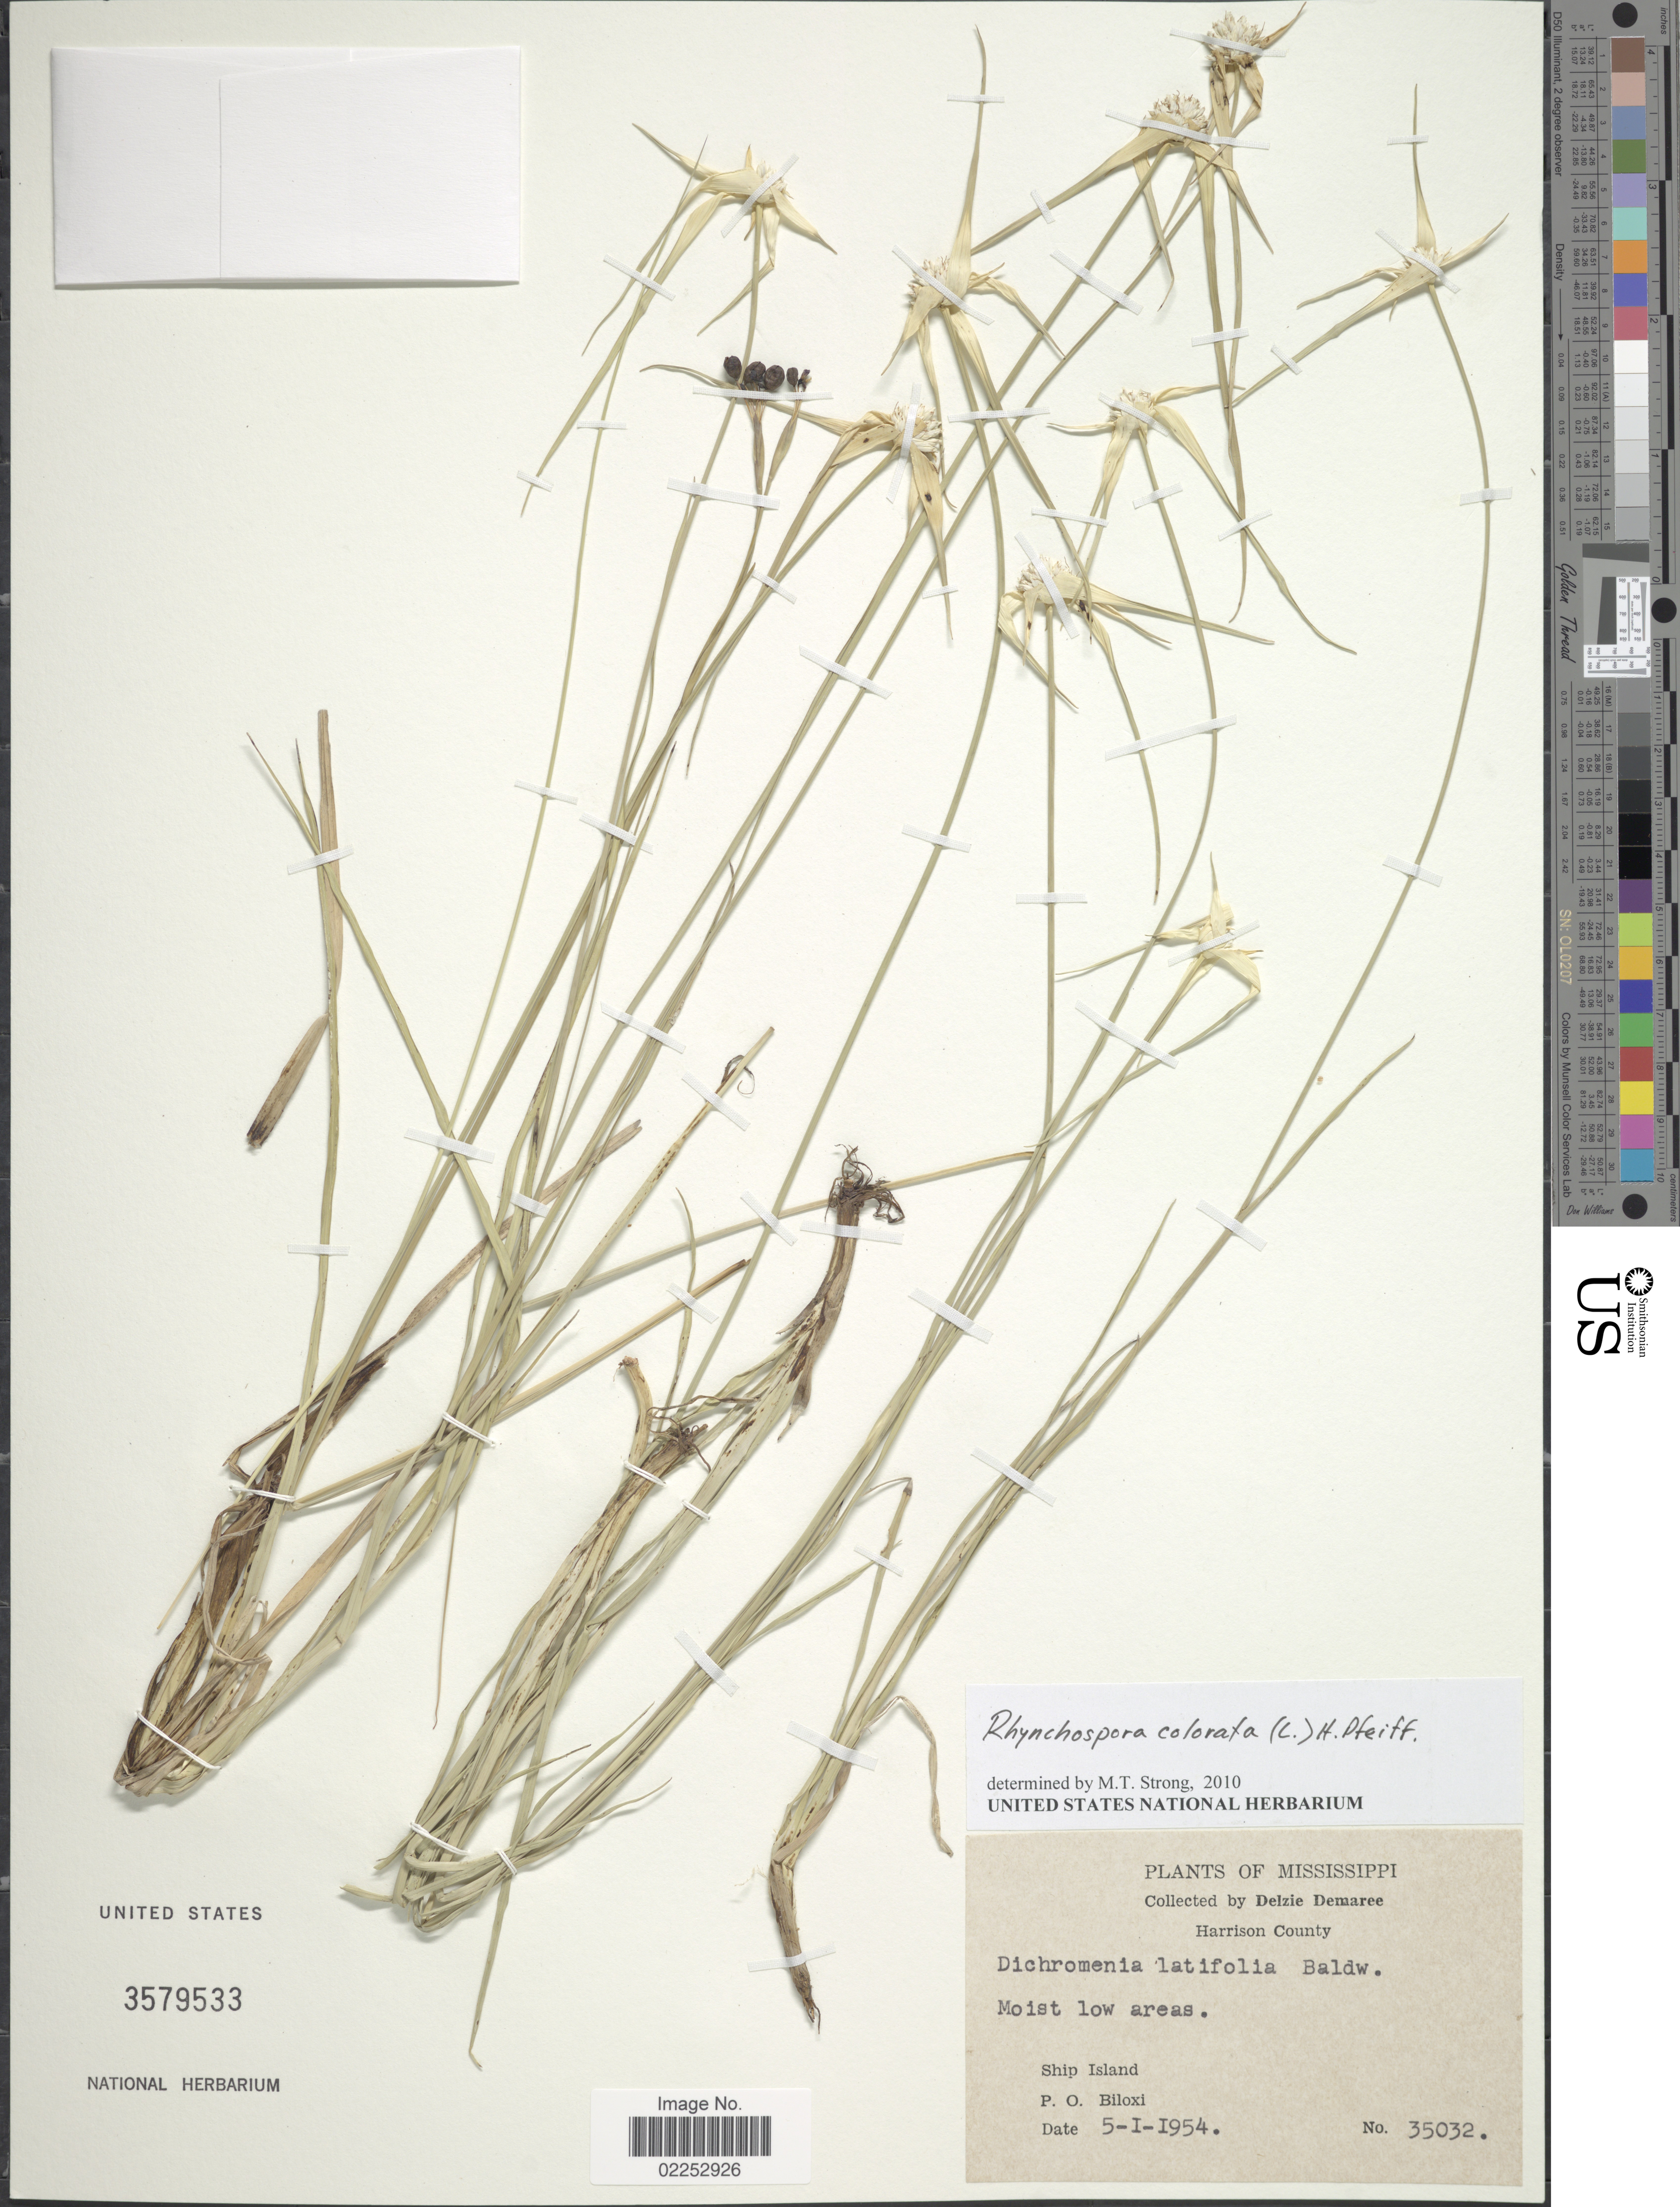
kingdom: Plantae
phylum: Tracheophyta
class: Liliopsida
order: Poales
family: Cyperaceae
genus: Rhynchospora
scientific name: Rhynchospora colorata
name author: (L.) H. Pfeiff.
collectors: D. Demaree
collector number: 35032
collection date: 1954-05-01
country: United States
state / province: Mississippi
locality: Harrison County. Ship Island. P. O. Biloxi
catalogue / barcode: US 3579533